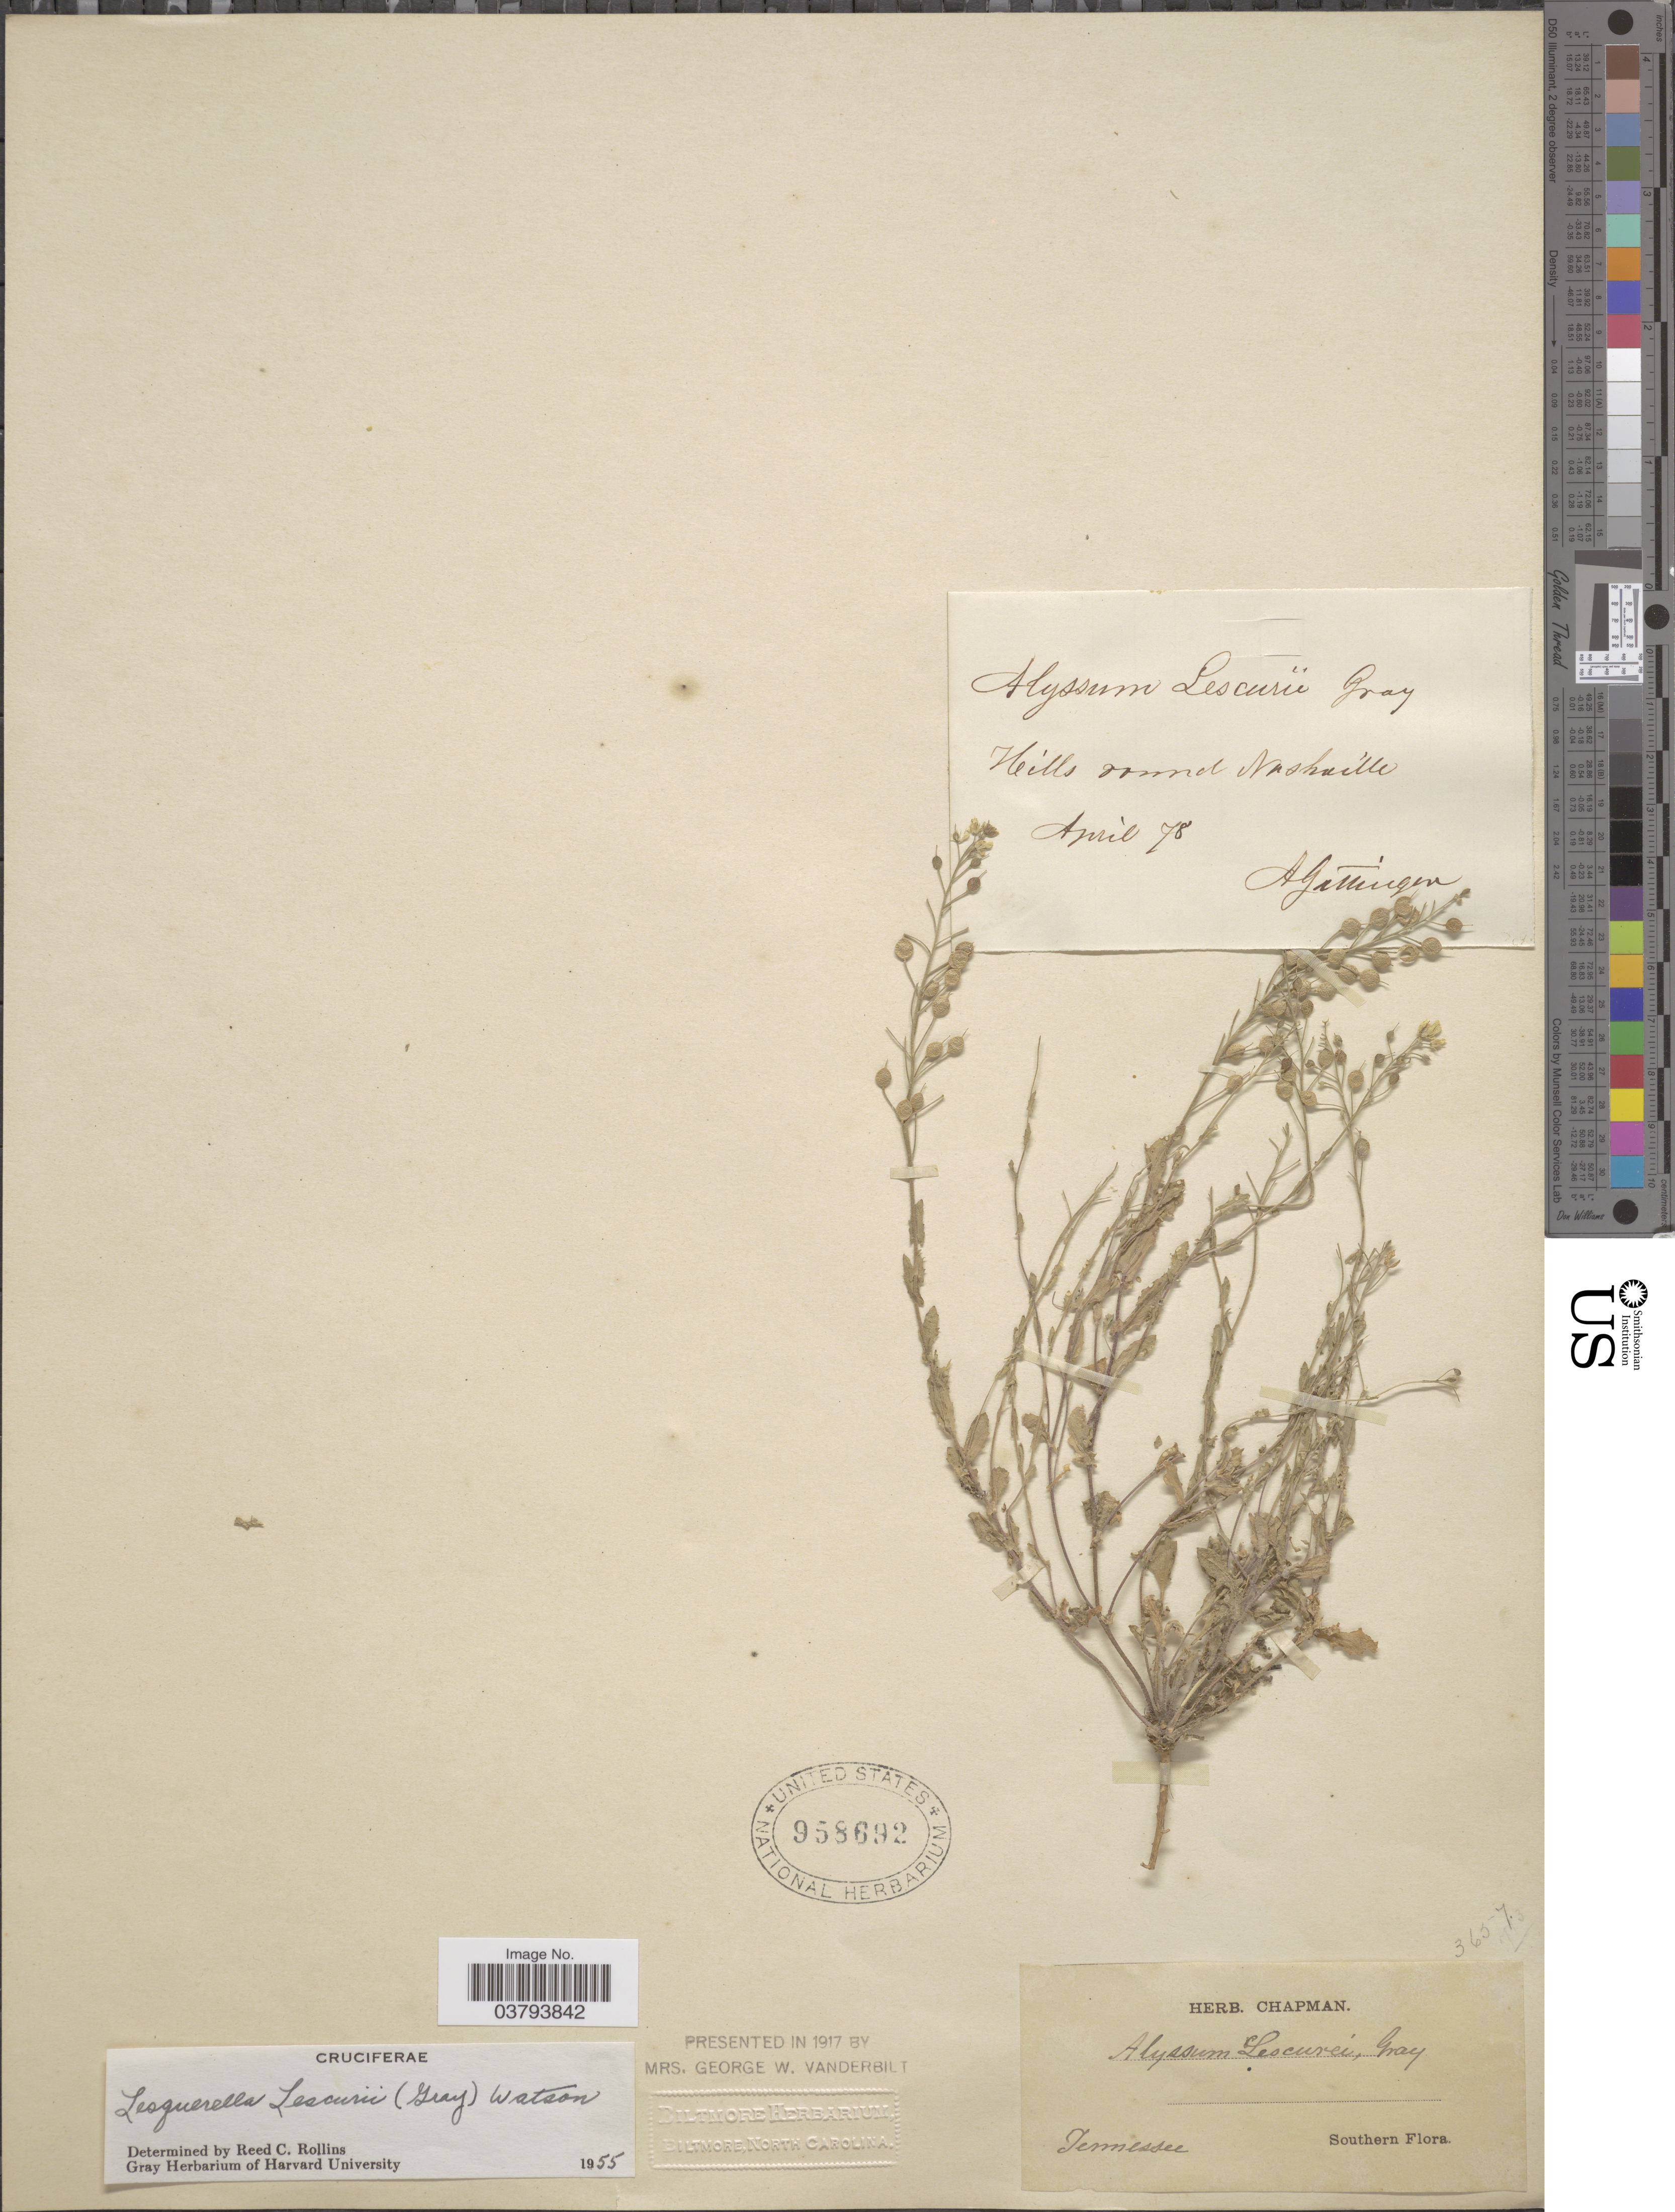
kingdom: Plantae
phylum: Tracheophyta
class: Magnoliopsida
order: Brassicales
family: Brassicaceae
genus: Lesquerella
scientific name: Lesquerella lescurii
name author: (A. Gray) S. Watson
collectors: ex herb. Chapman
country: United States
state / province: Tennessee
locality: Southern Flora.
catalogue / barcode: US 958692